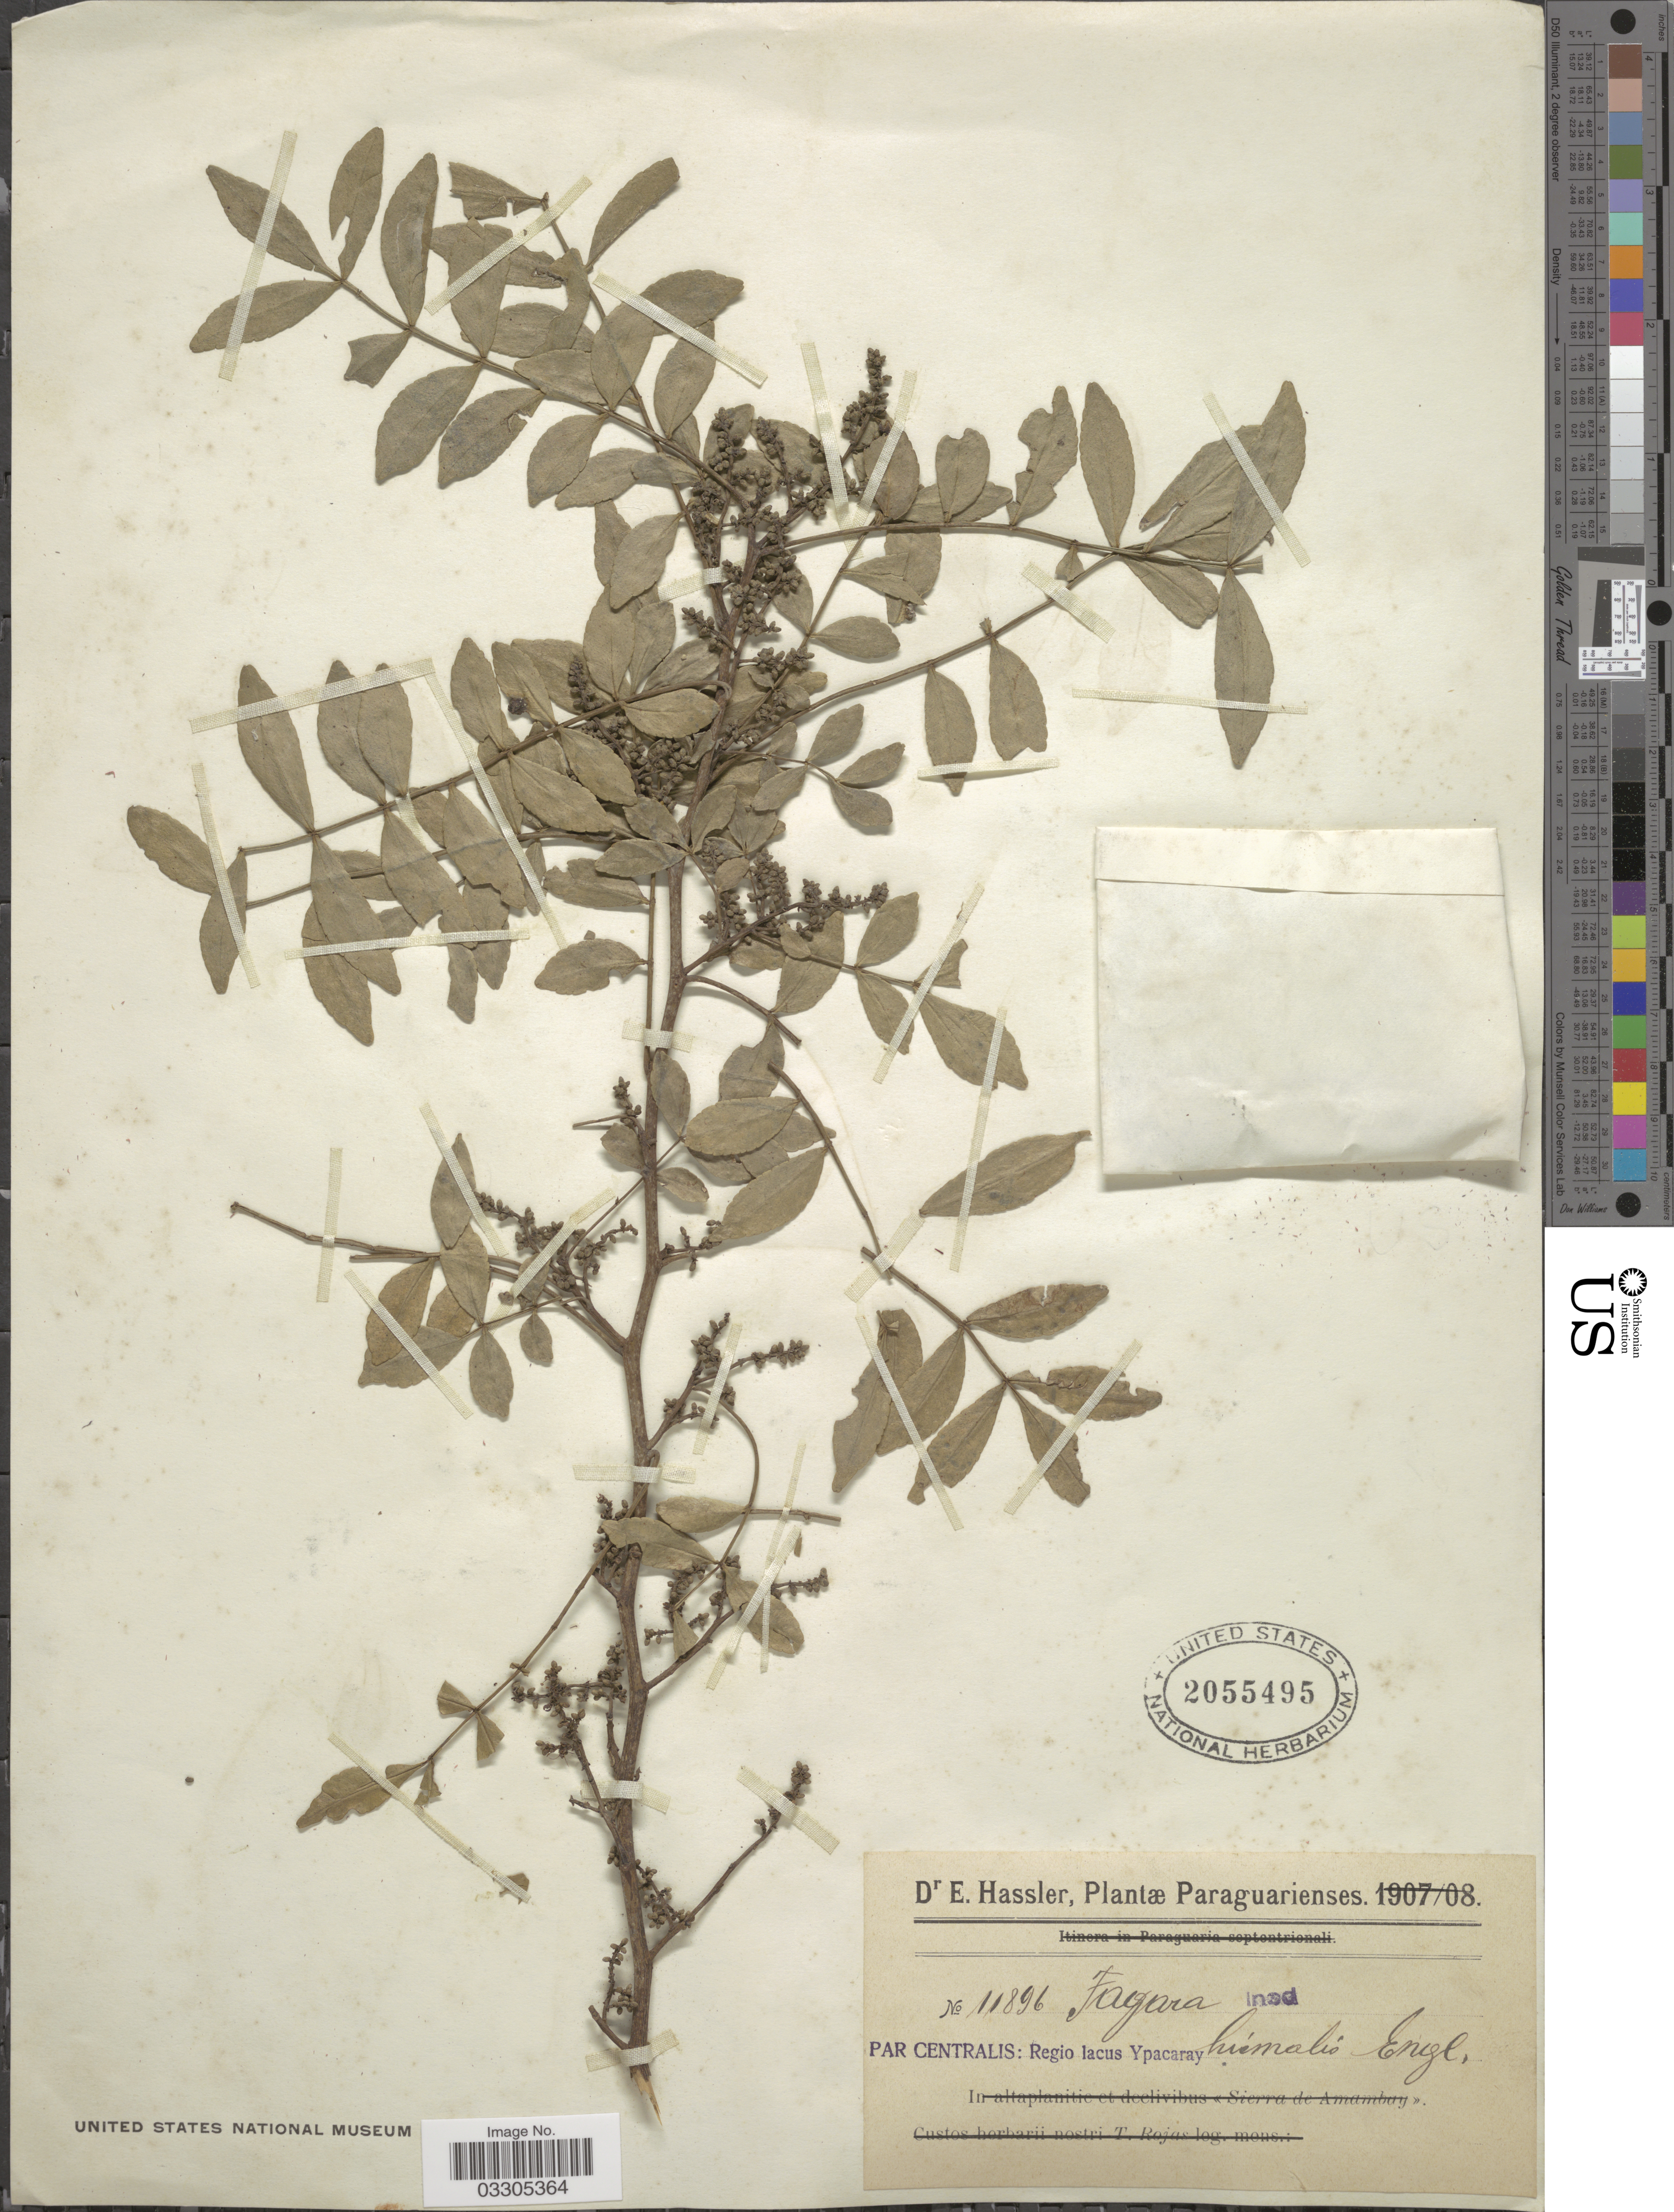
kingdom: Plantae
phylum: Tracheophyta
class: Magnoliopsida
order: Sapindales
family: Rutaceae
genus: Zanthoxylum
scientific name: Zanthoxylum hiemalis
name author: A. St.-Hil.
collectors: E. Hassler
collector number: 11896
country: Paraguay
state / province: Central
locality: Par Centralis: Regio lacus Ypacaray. , húmalio Engl.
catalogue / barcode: US 2055495